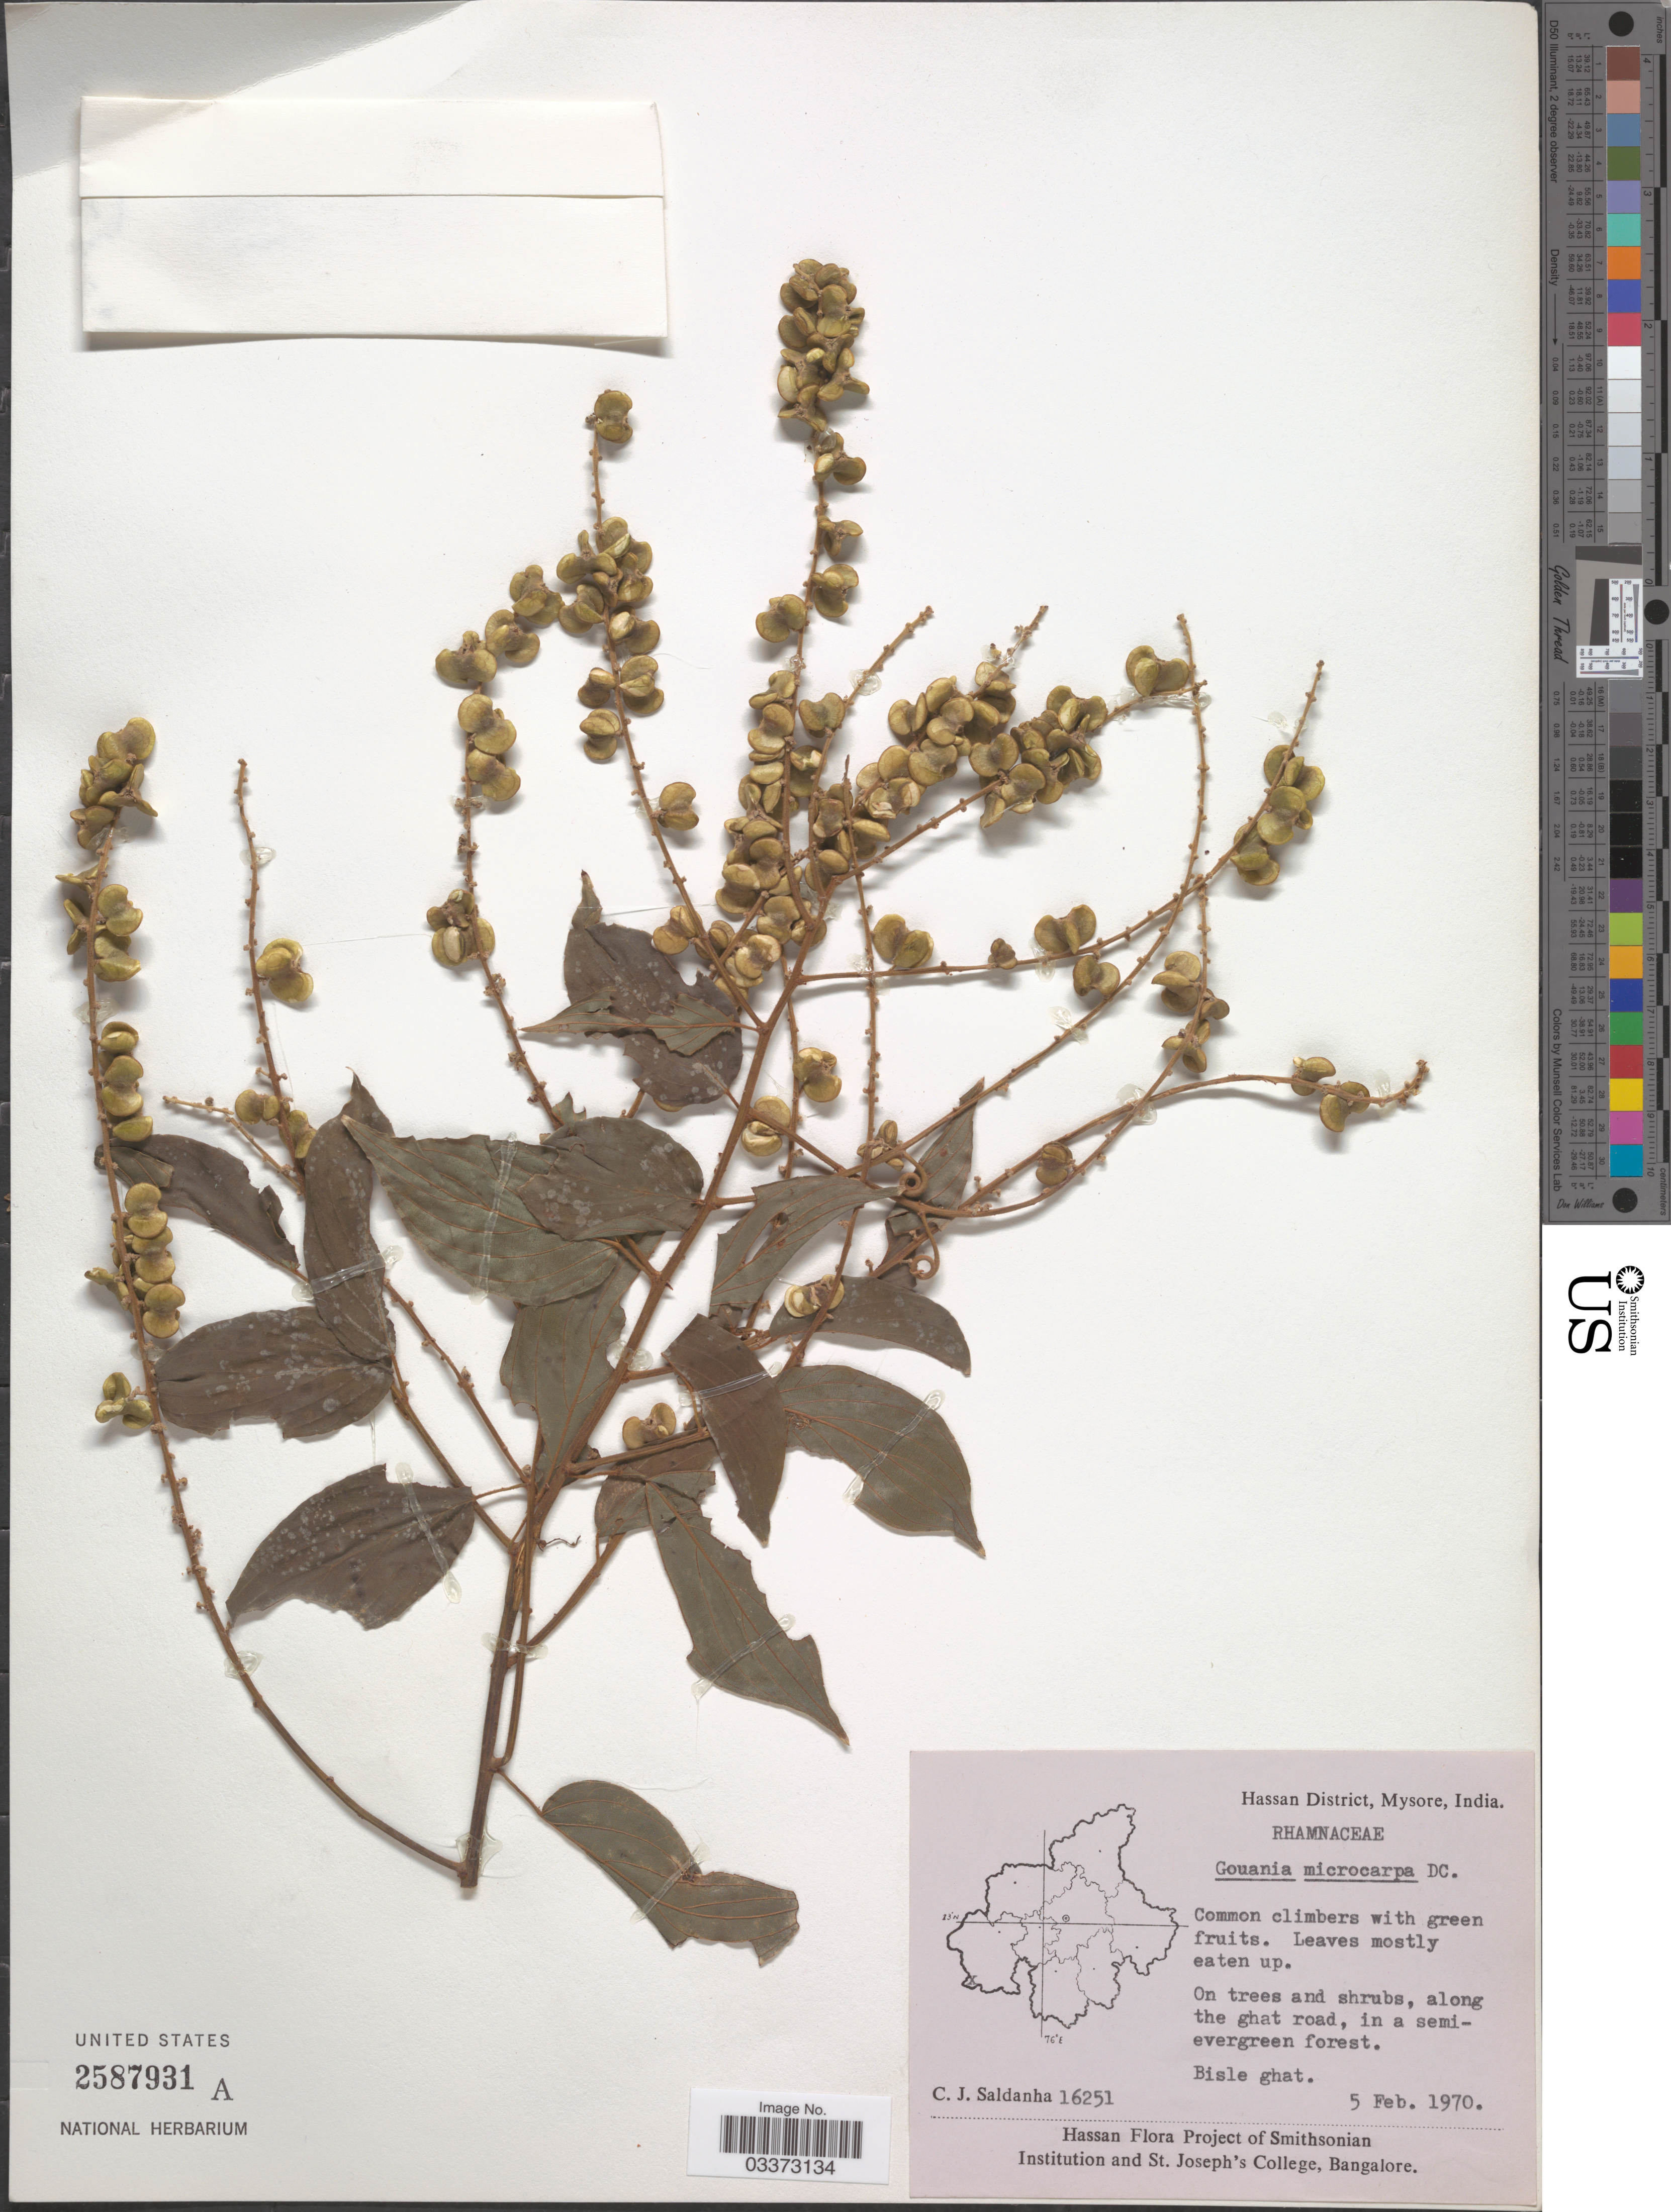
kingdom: Plantae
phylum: Tracheophyta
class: Magnoliopsida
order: Rosales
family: Rhamnaceae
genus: Gouania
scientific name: Gouania microcarpa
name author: DC.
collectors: C. J. Saldanha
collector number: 16251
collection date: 1970-02-05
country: India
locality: Hassan District, Mysore. Along the ghat road, in a semi-evergreen forest. Bisle ghat.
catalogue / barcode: US 2587931A